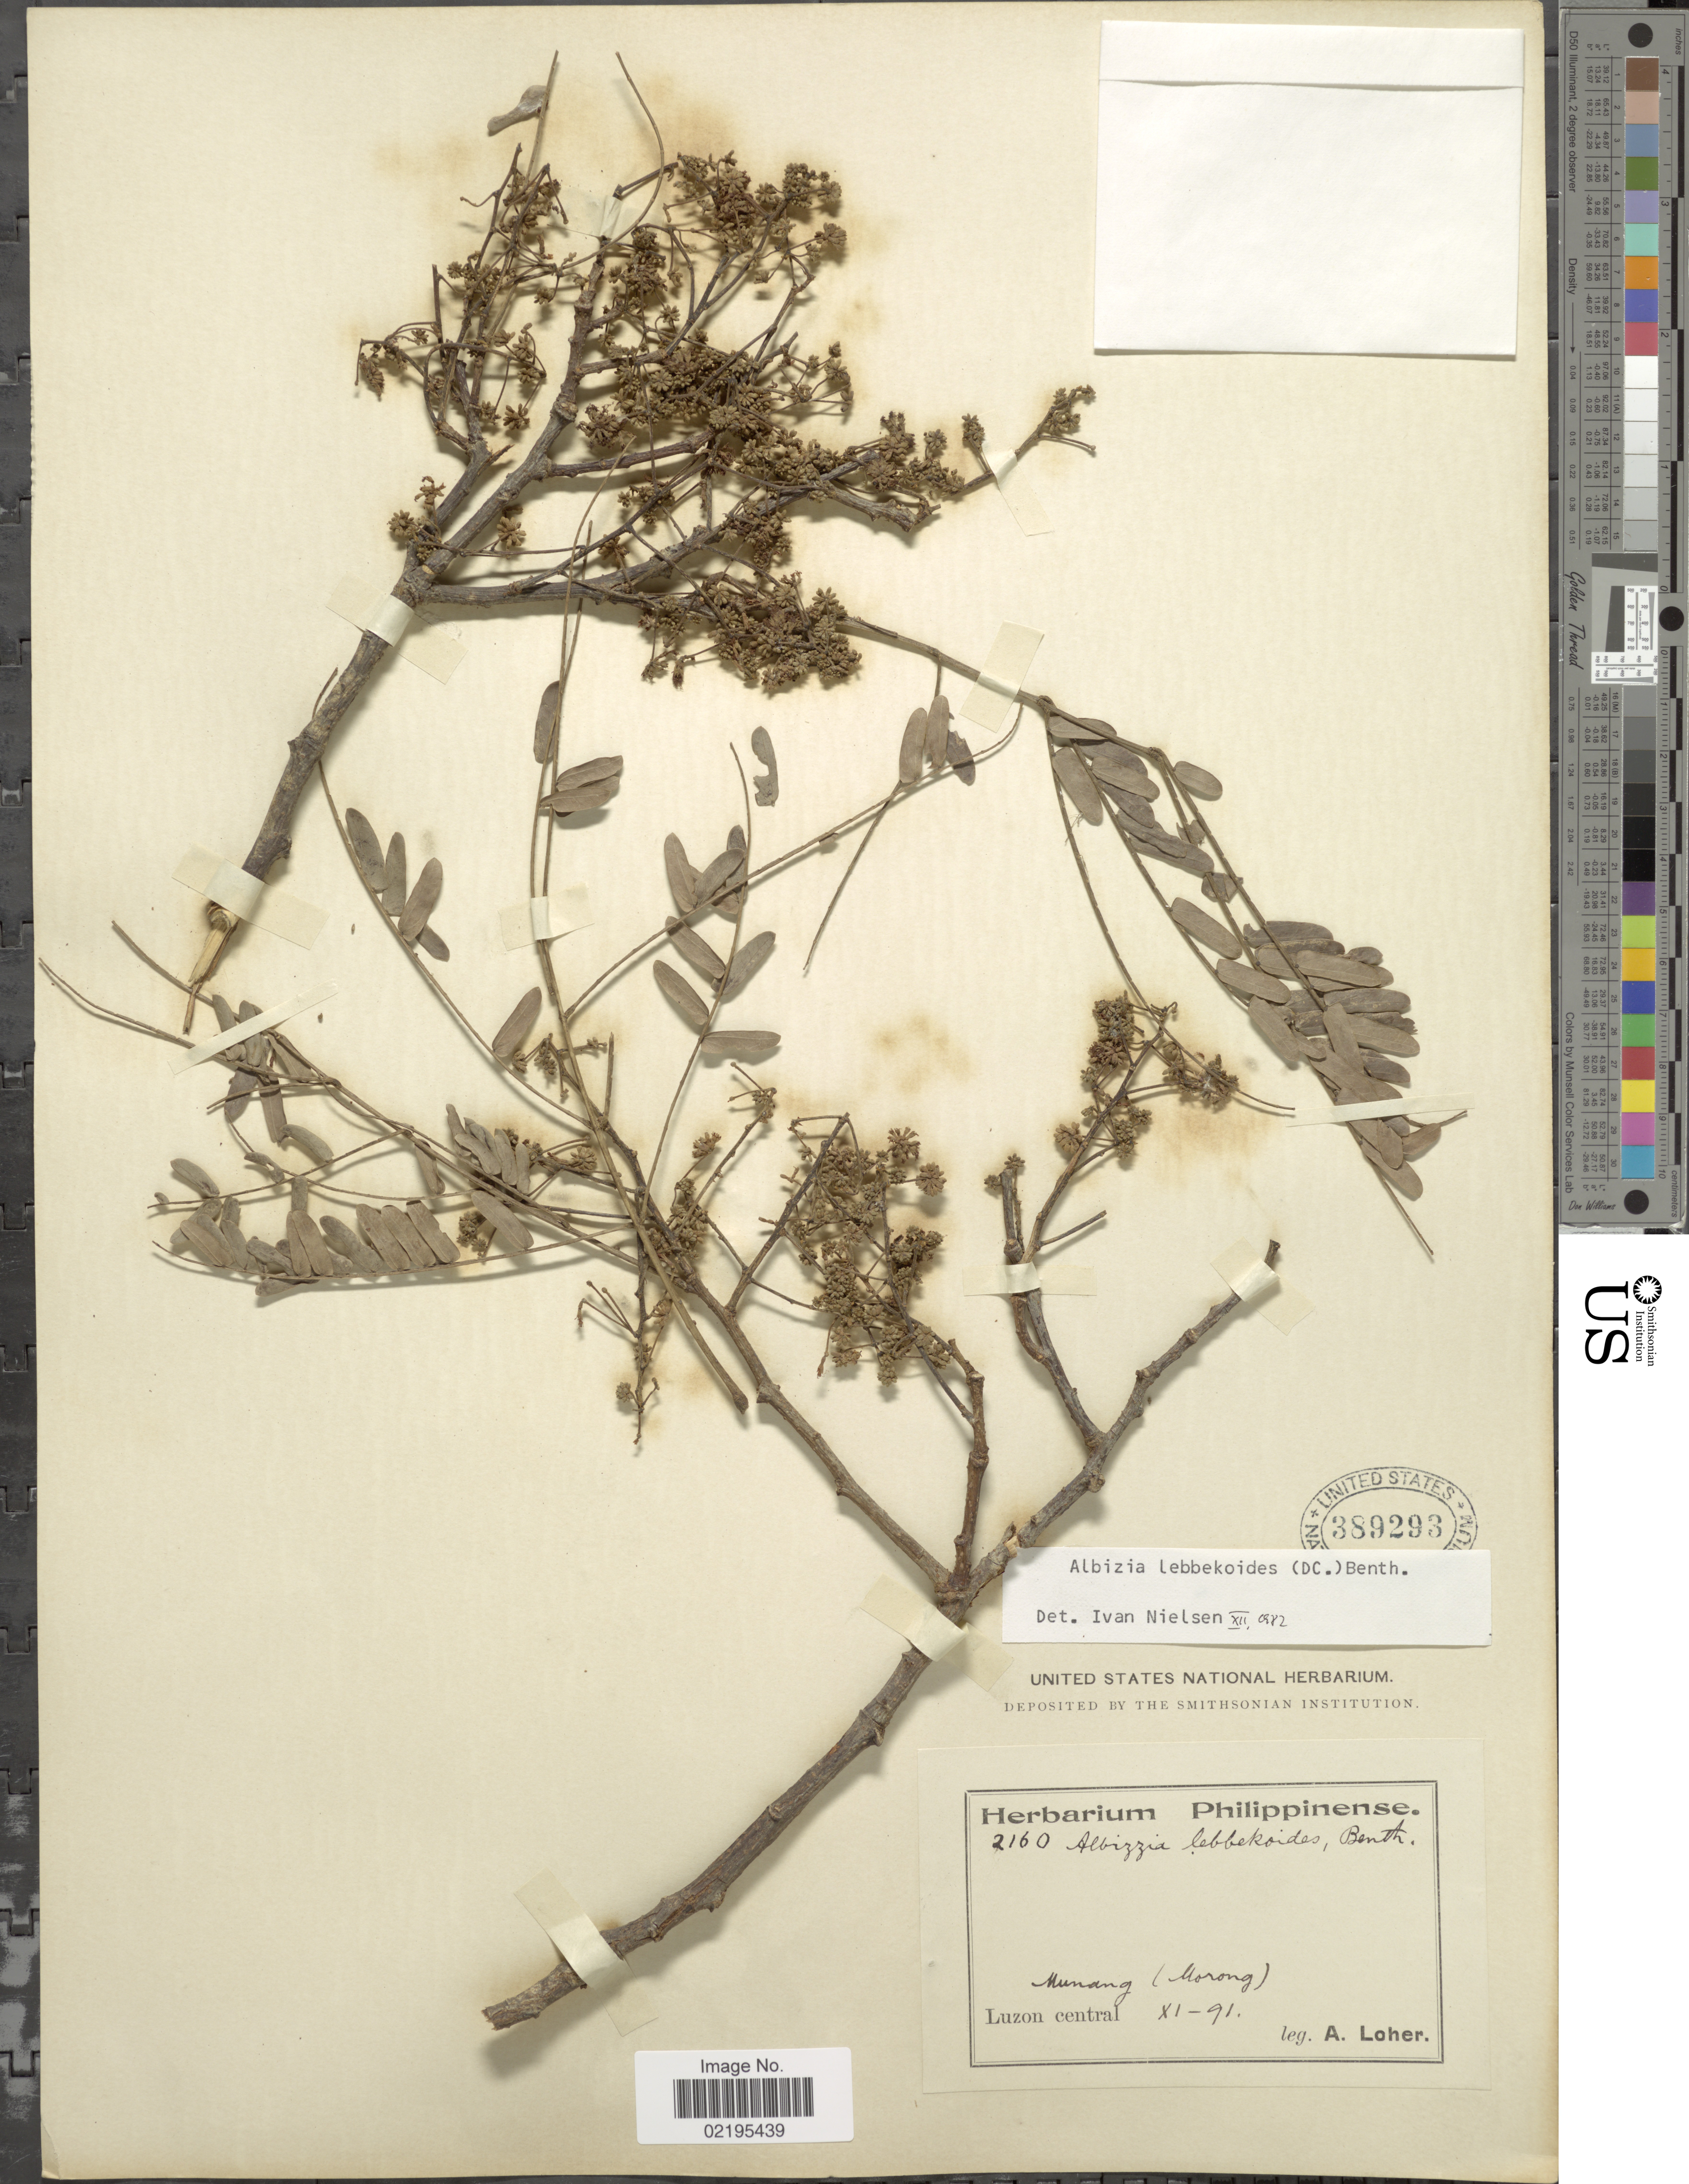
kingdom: Plantae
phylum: Tracheophyta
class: Magnoliopsida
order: Fabales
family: Fabaceae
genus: Albizia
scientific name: Albizia lebbekoides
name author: (DC.) Benth.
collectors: A. Loher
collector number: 2160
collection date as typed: Transcribed d/m/y: /11/91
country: Philippines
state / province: Central Luzon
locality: Munang (Morong)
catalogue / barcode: US 389293